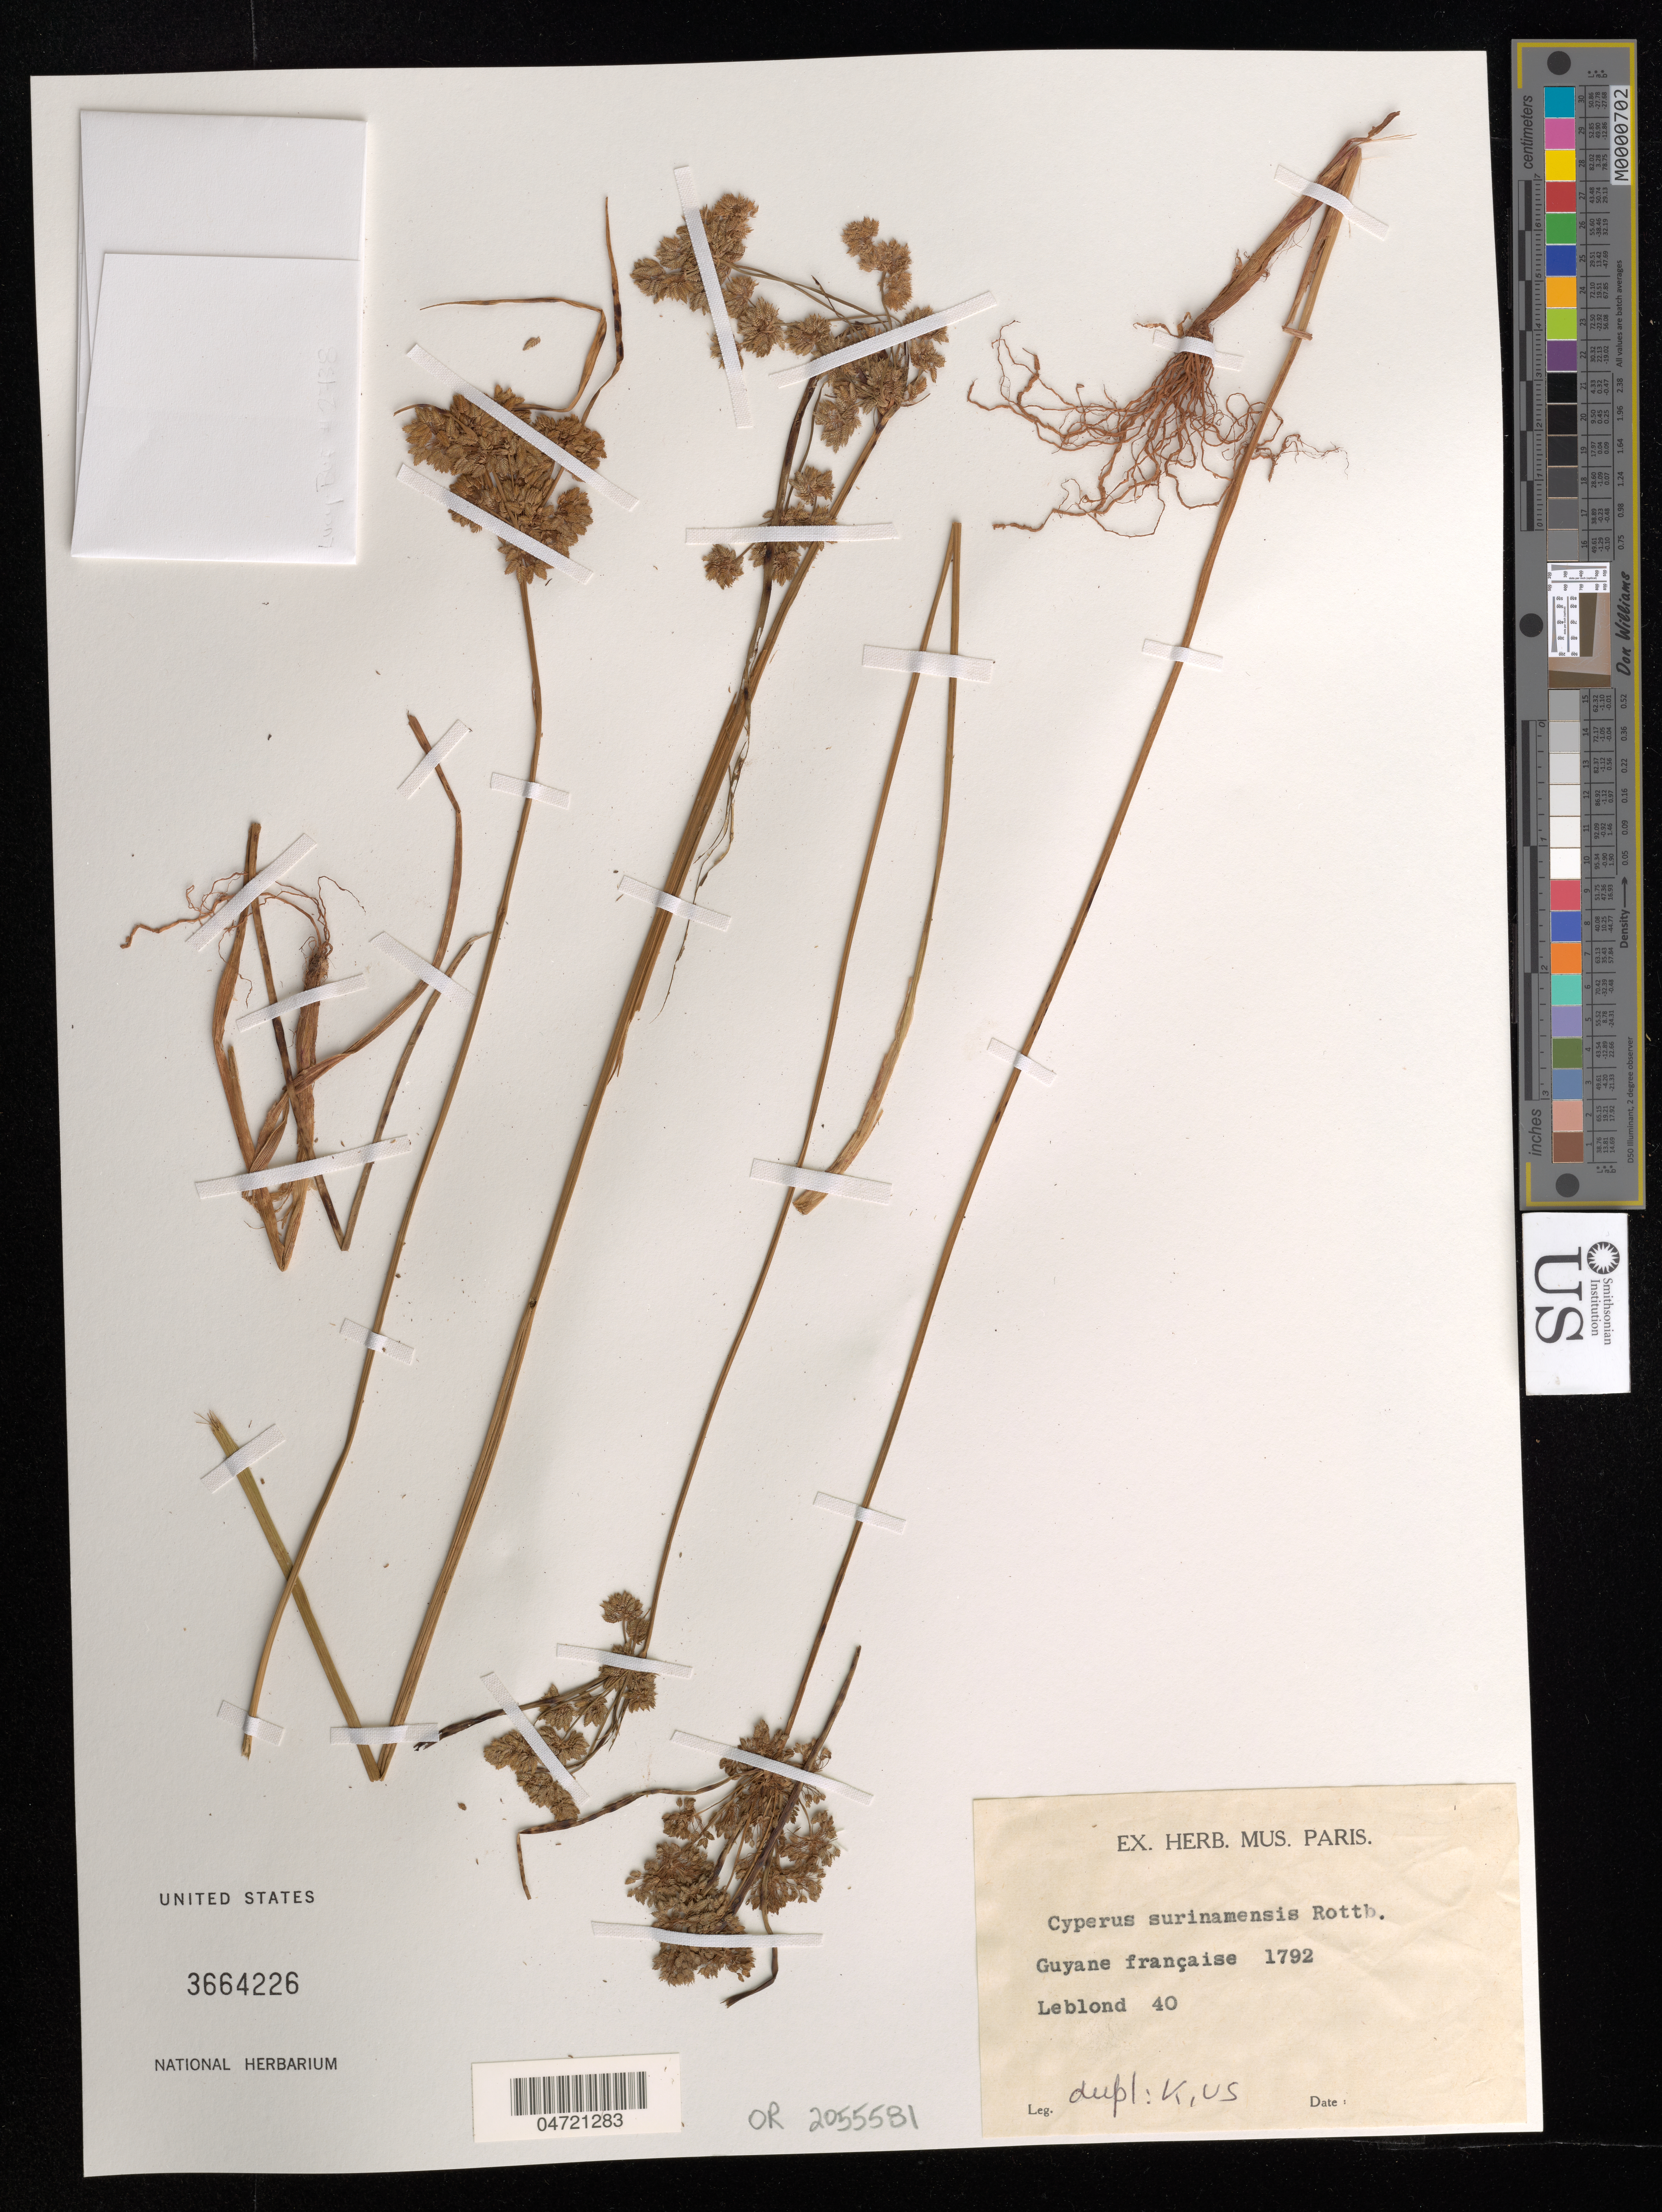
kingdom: Plantae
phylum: Tracheophyta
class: Liliopsida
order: Poales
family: Cyperaceae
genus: Cyperus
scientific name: Cyperus surinamensis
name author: Rottb.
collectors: J. B. Leblond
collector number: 40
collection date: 1792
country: French Guiana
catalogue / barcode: US 3664226